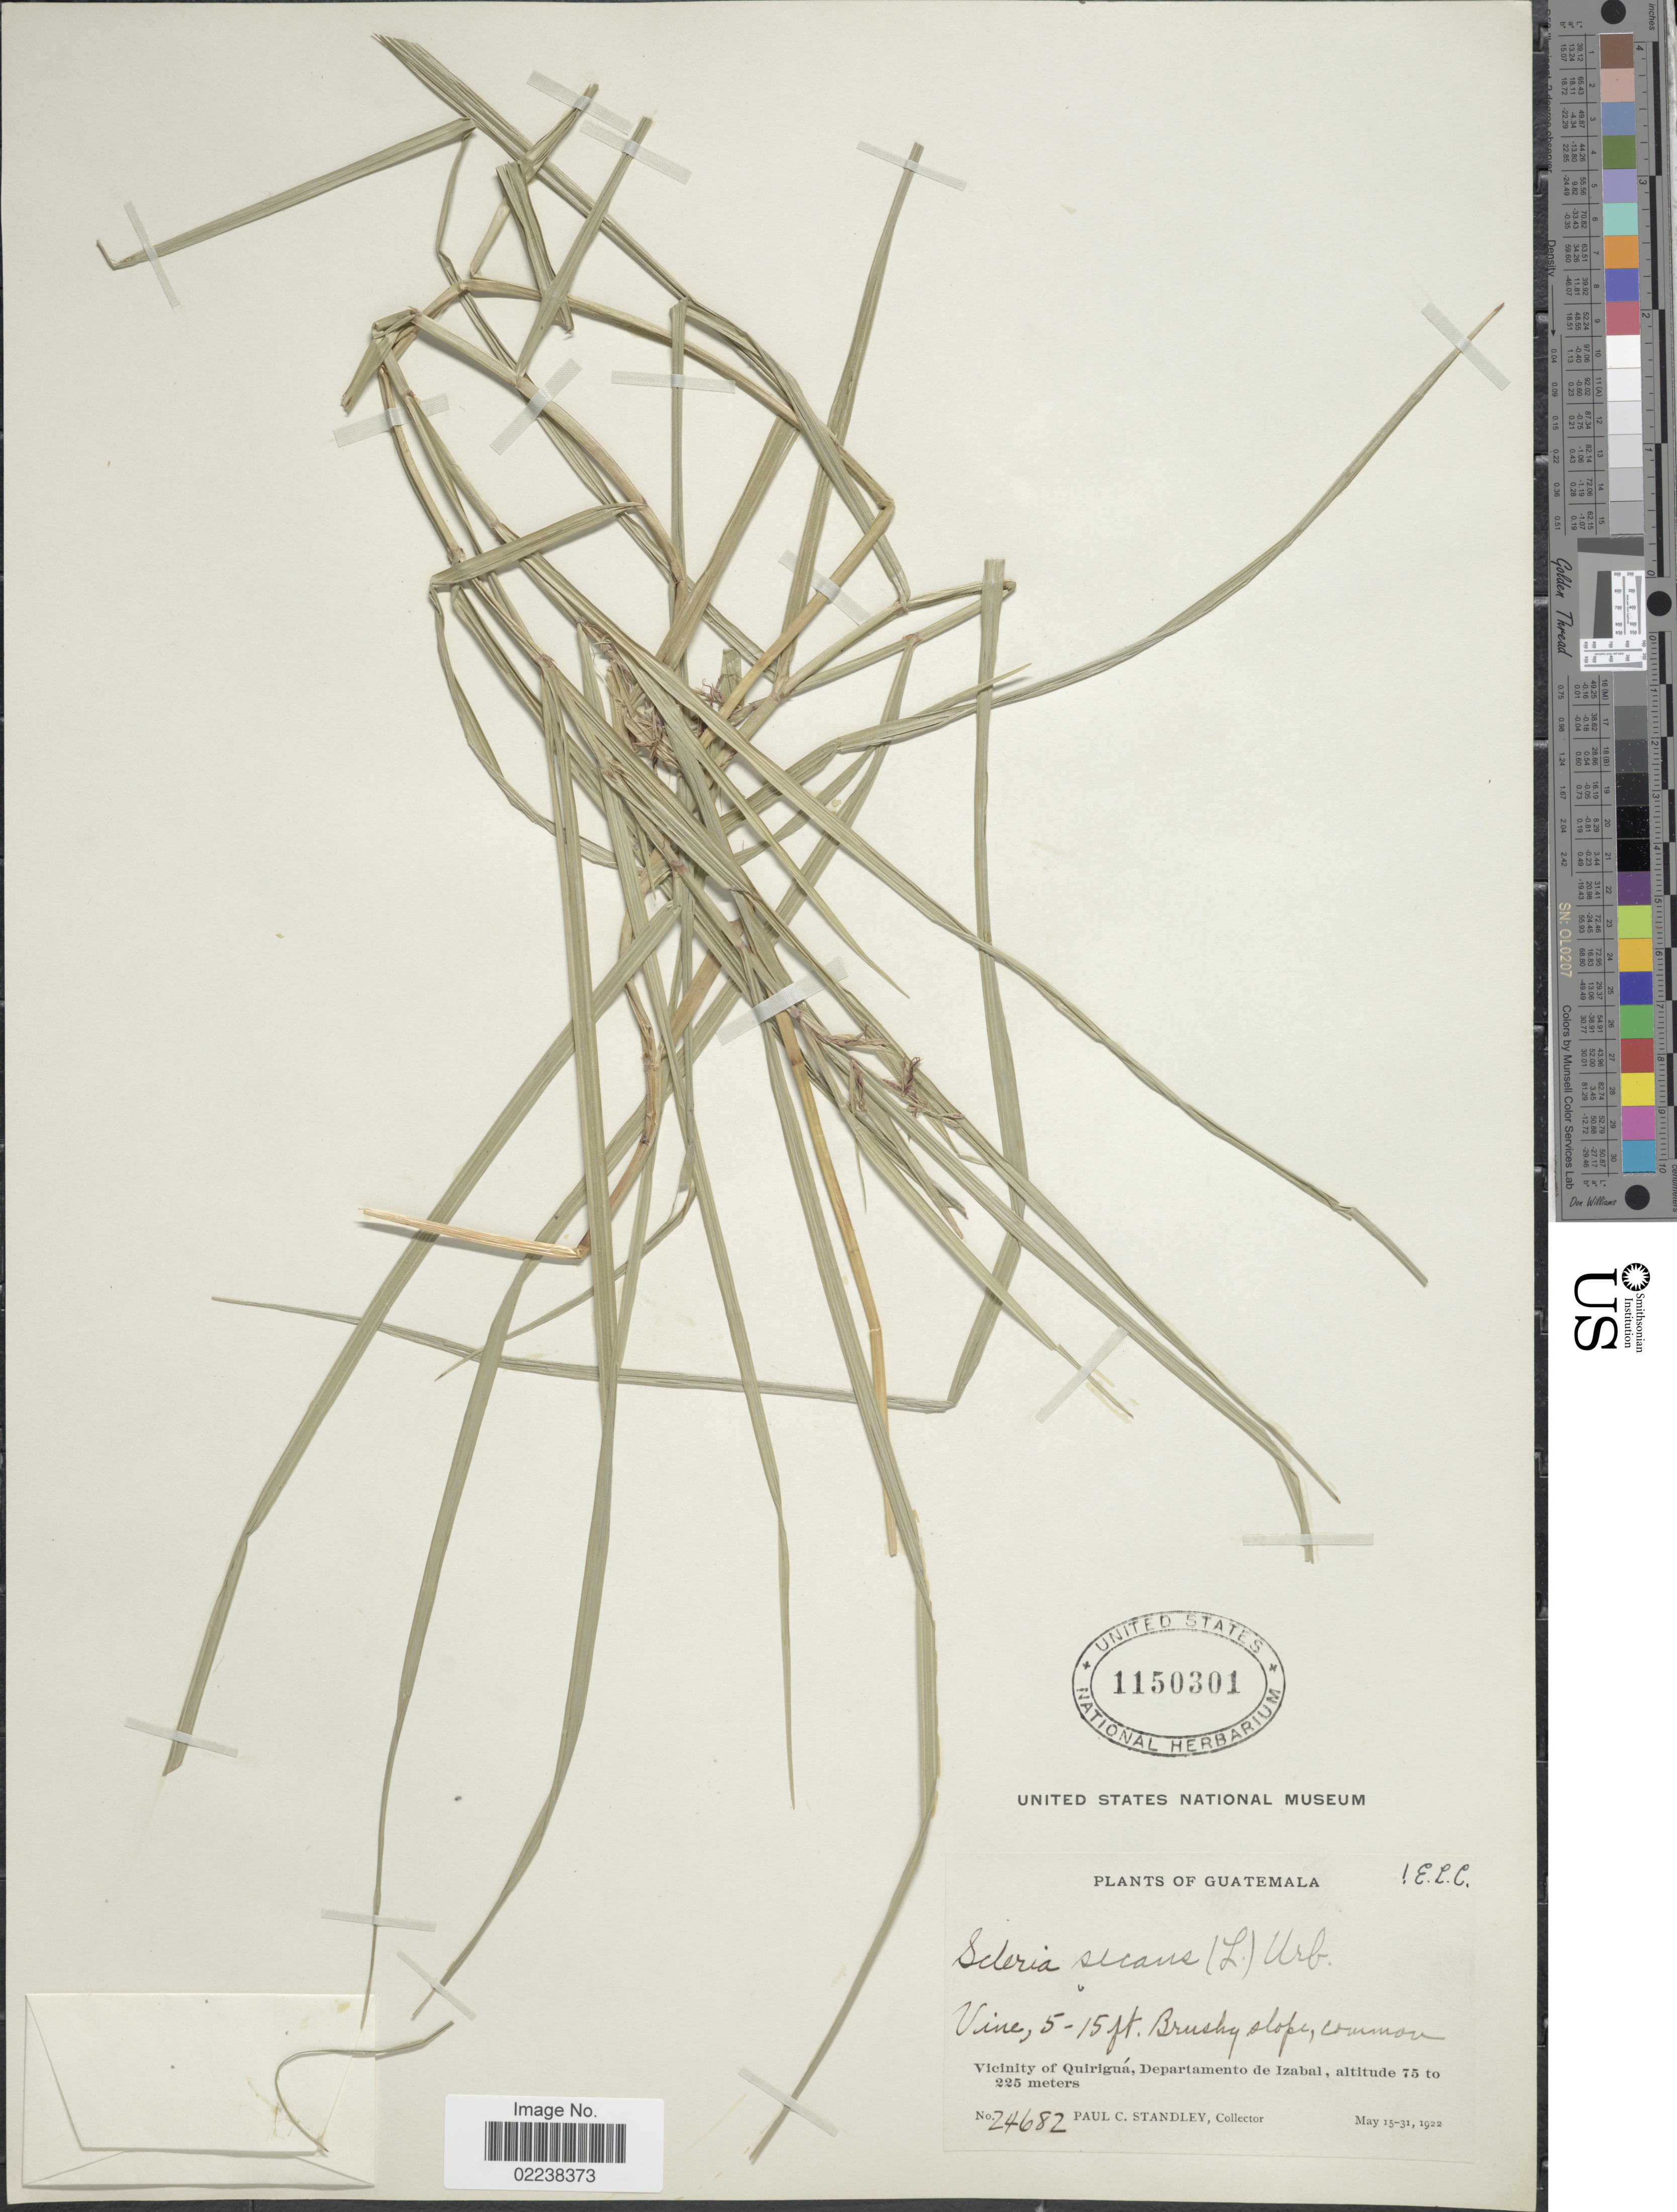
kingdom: Plantae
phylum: Tracheophyta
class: Liliopsida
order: Poales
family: Cyperaceae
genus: Scleria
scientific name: Scleria secans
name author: (L.) Urb.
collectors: P. C. Standley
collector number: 24682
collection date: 1922-05-15/1922-05-31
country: Guatemala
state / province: Izabal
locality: Vicinity of Quirigua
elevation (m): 75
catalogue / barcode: US 1150301